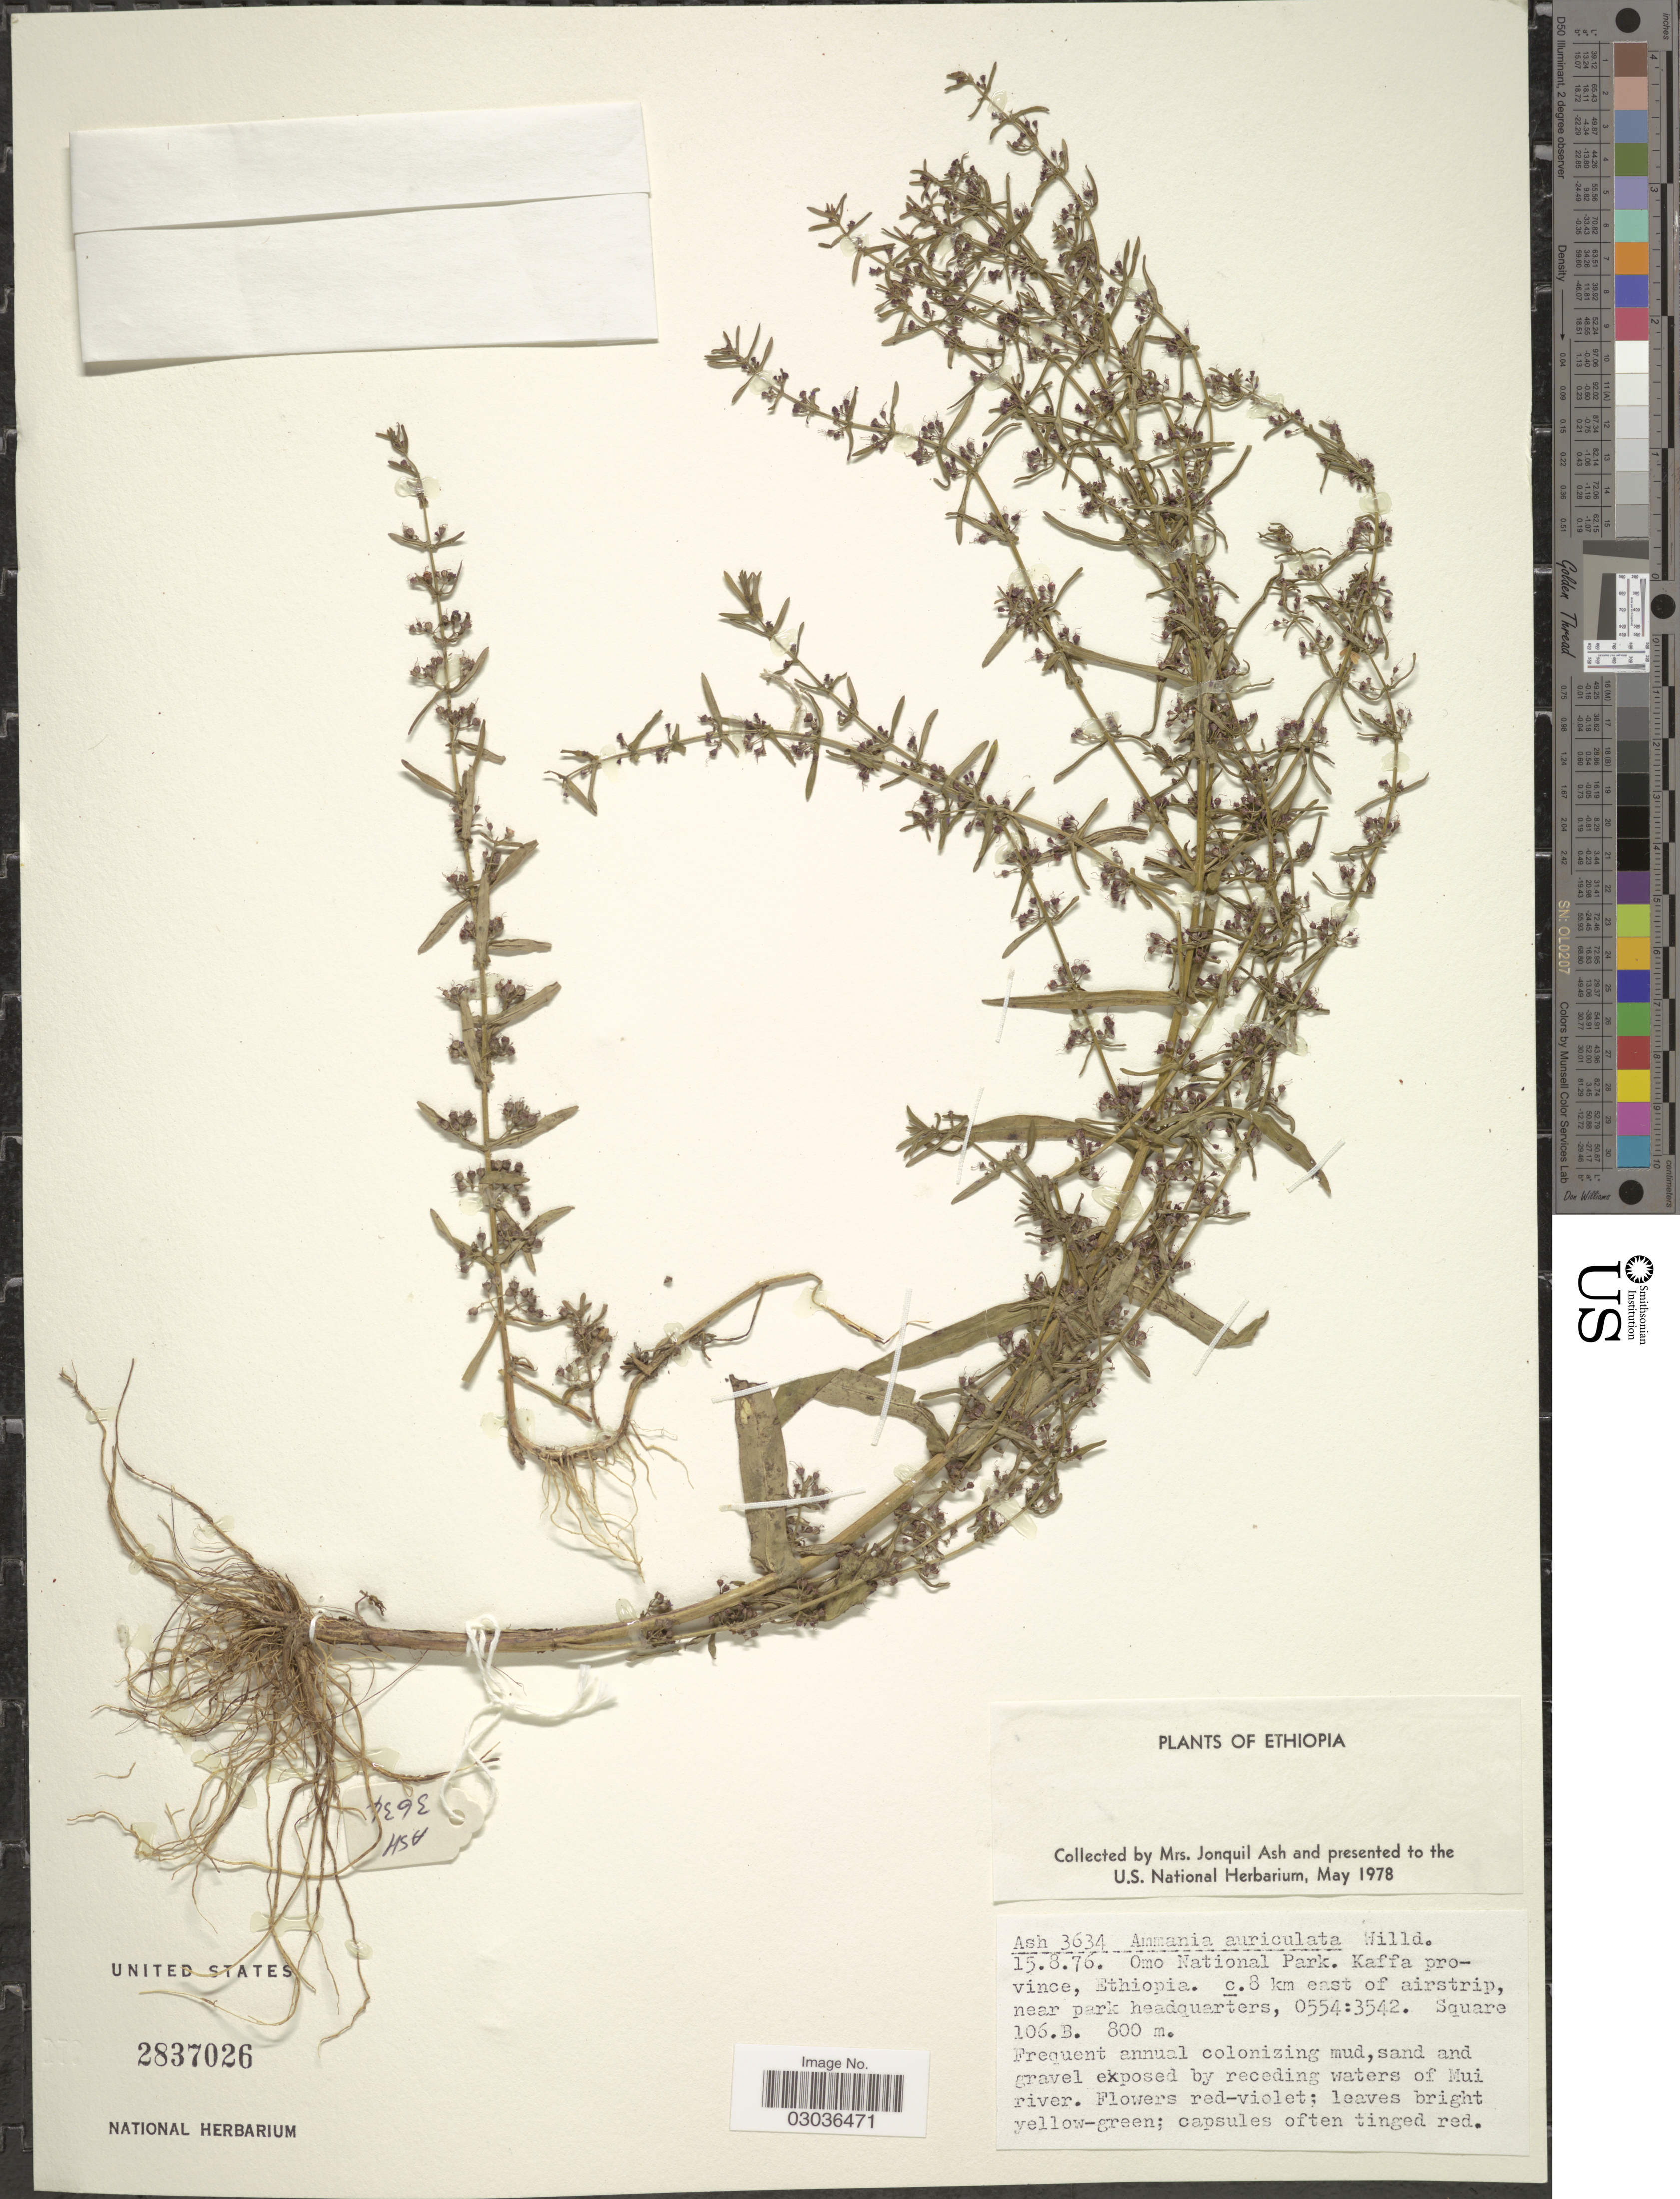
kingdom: Plantae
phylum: Tracheophyta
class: Magnoliopsida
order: Myrtales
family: Lythraceae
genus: Ammannia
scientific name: Ammannia auriculata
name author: Willd.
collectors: J. Ash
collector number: Ash3634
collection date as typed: Transcribed d/m/y: 15/8/76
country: Ethiopia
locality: Omo National Park. Kaffa province. C. 8 km east of airstrip, near park headquarters, 0554:3542. Square 106.B.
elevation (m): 800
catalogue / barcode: US 2837026